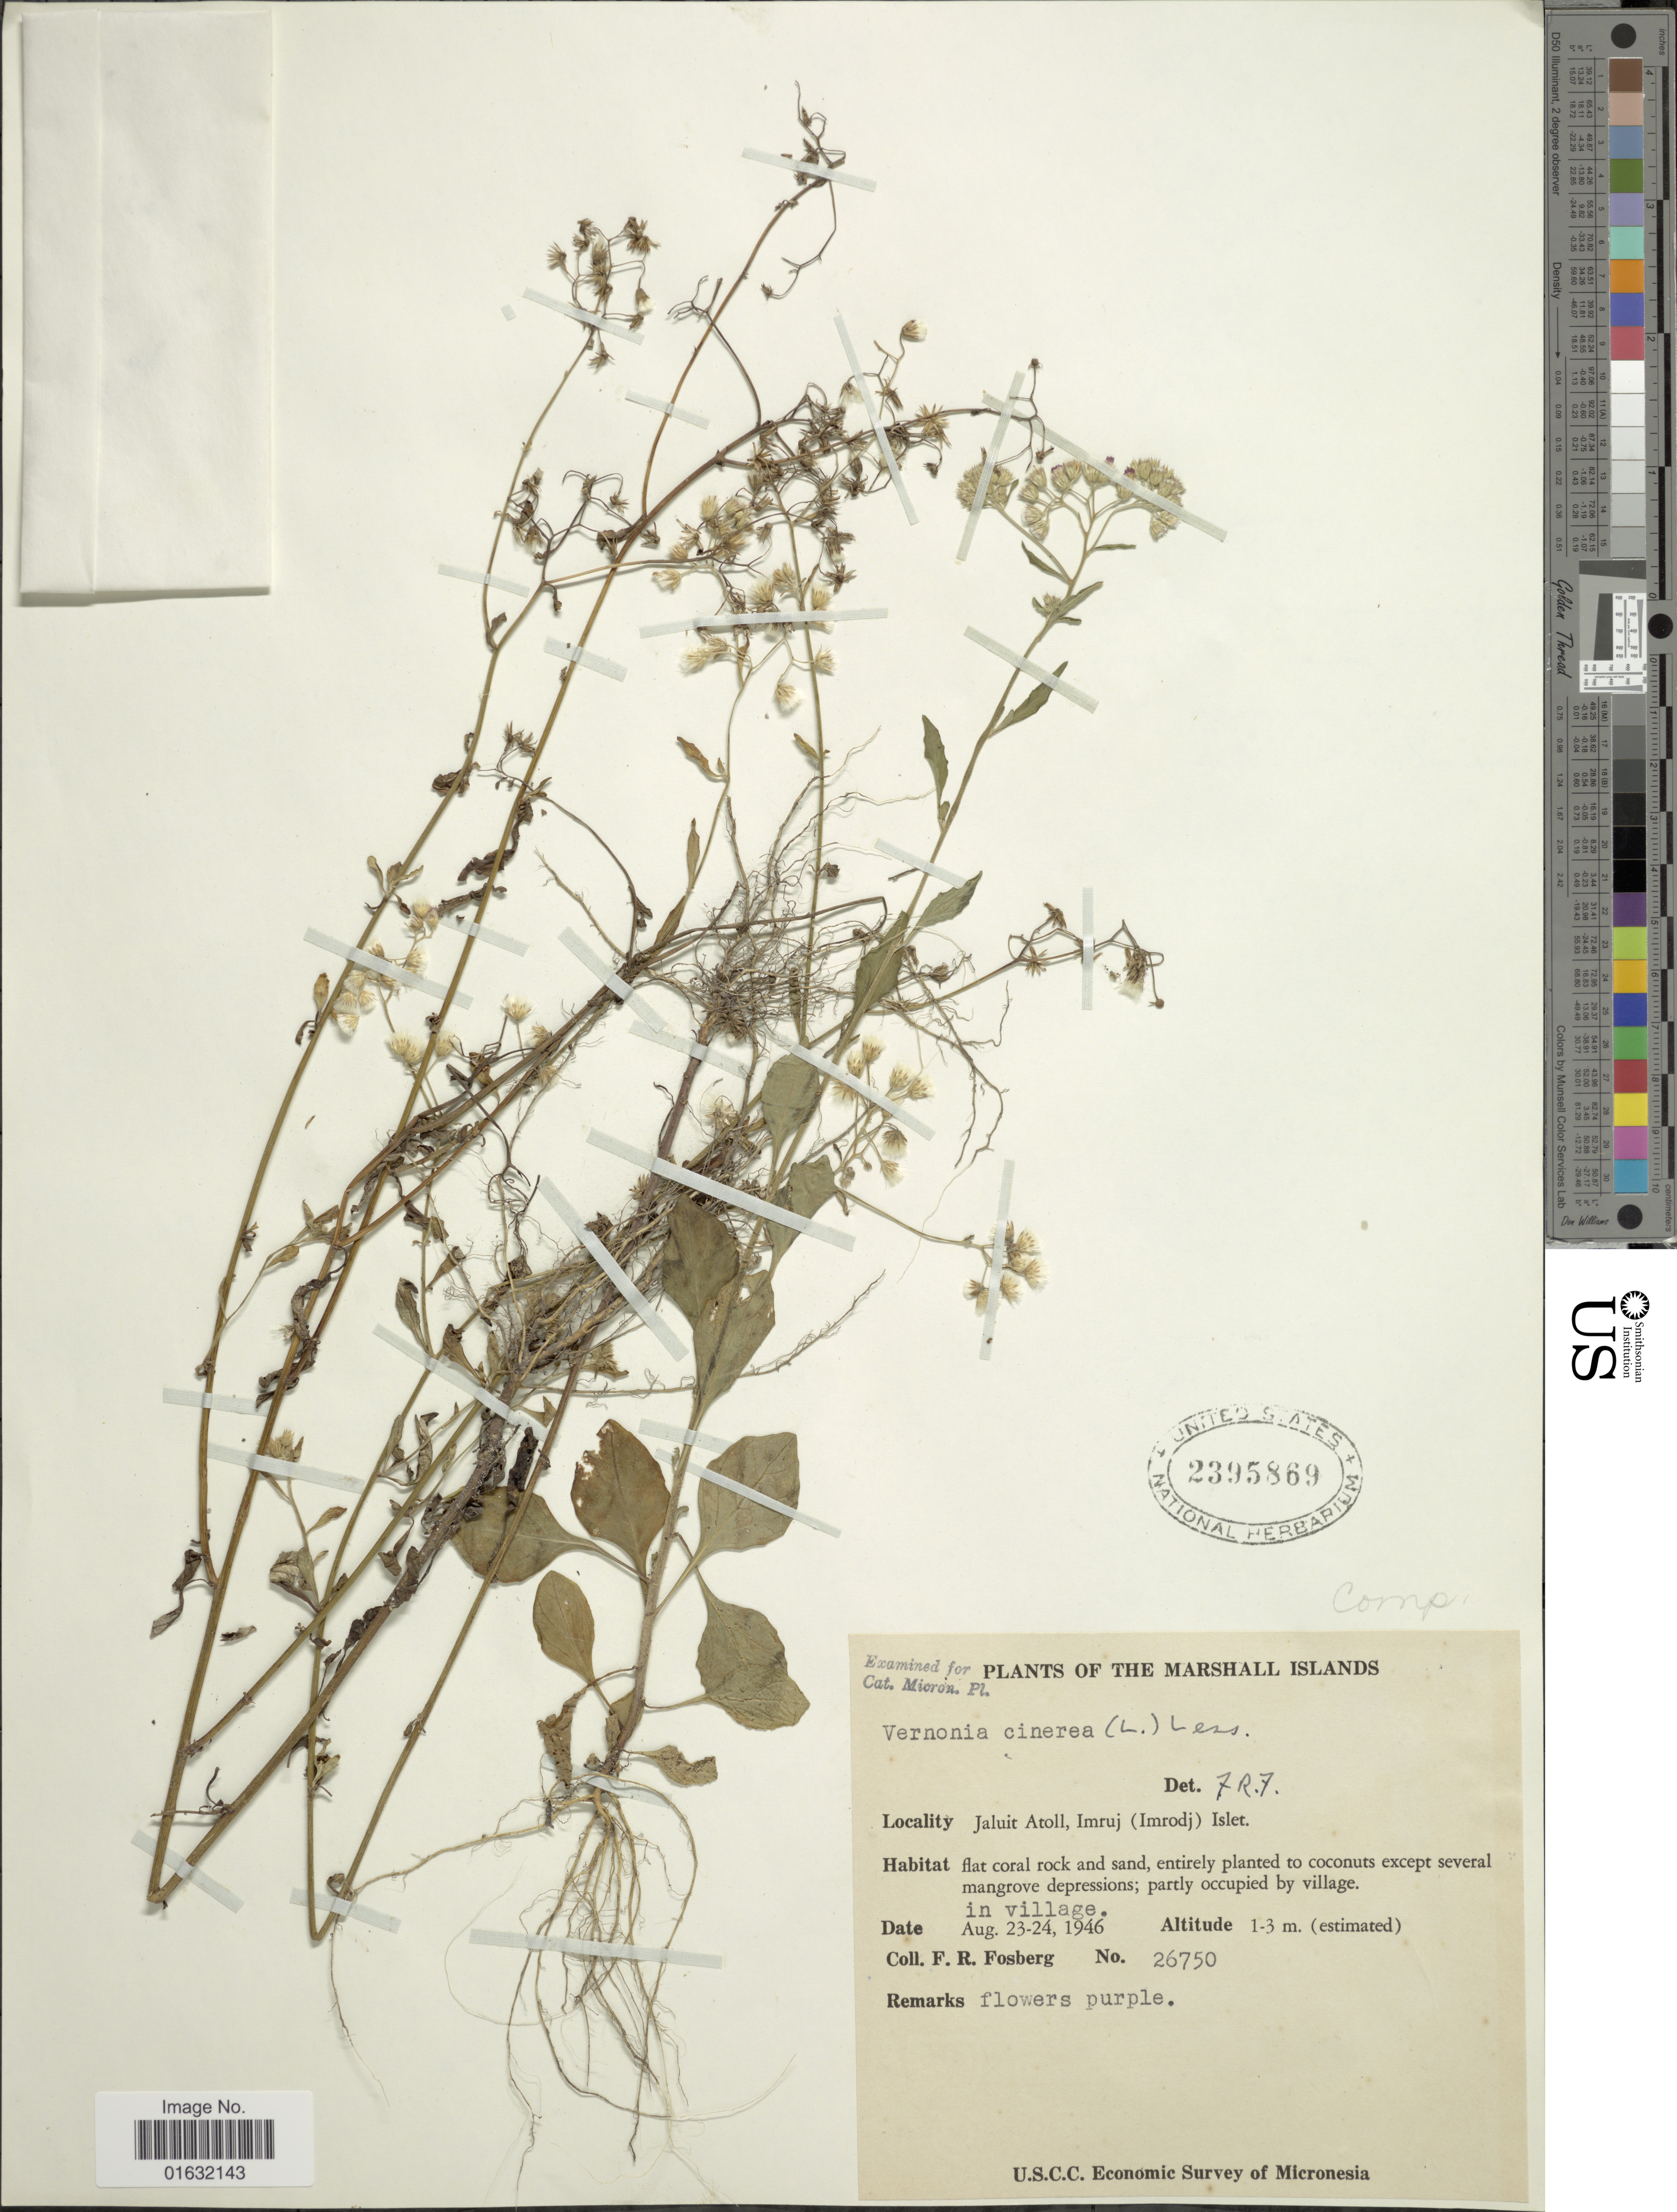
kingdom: Plantae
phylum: Tracheophyta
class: Magnoliopsida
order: Asterales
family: Asteraceae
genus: Cyanthillium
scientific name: Cyanthillium cinereum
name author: (L.) H. Rob.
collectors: F. R. Fosberg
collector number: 26750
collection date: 1946-08-23/1946-08-24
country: Marshall Islands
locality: The Marshall Islands, Jaluit Atoll, Imruji (Imrodj) Islet.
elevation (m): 1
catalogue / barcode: US 2395869